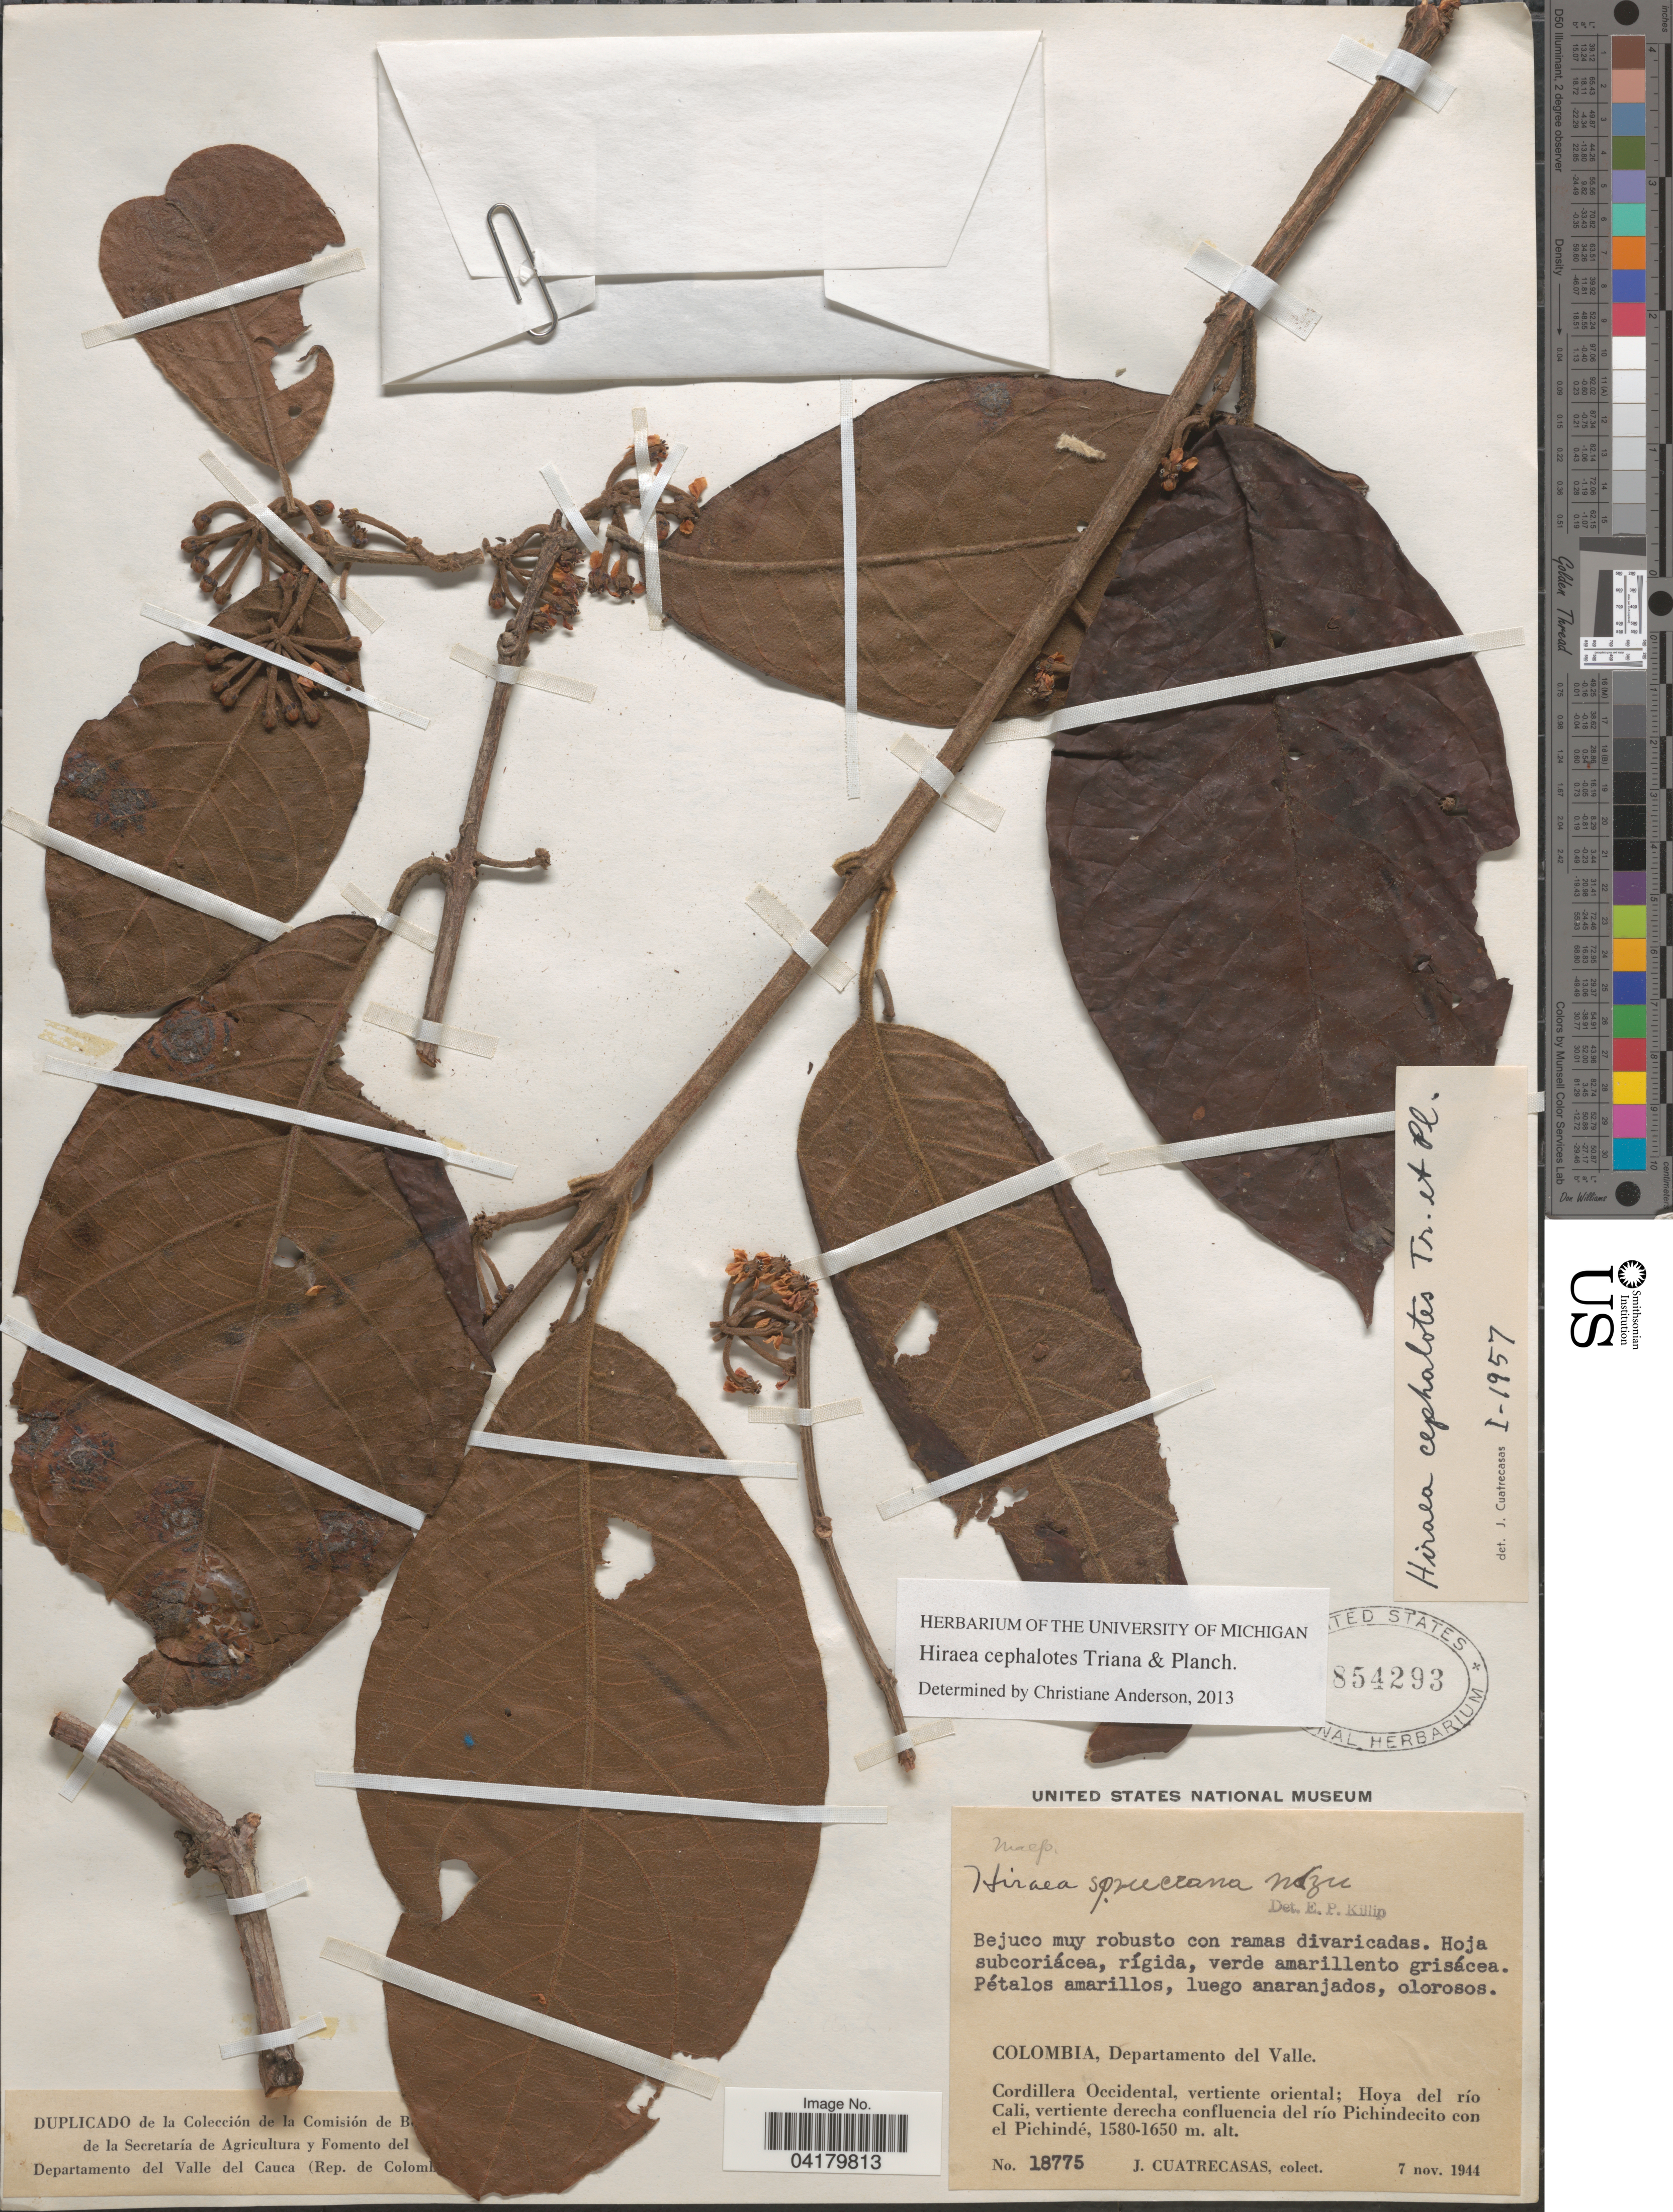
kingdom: Plantae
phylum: Tracheophyta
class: Magnoliopsida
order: Malpighiales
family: Malpighiaceae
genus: Hiraea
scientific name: Hiraea cephalotes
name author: Triana & Planch.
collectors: J. Cuatrecasas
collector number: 18775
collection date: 1944-11-07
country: Colombia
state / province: Valle del Cauca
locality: Departamento del Valle. Cordillera Occidental, vertiente oriental; Hoya del río Cali, vertiente derecha confluencia del río Pichindecito con el Pichindé.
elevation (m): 1580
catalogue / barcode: US 1854293